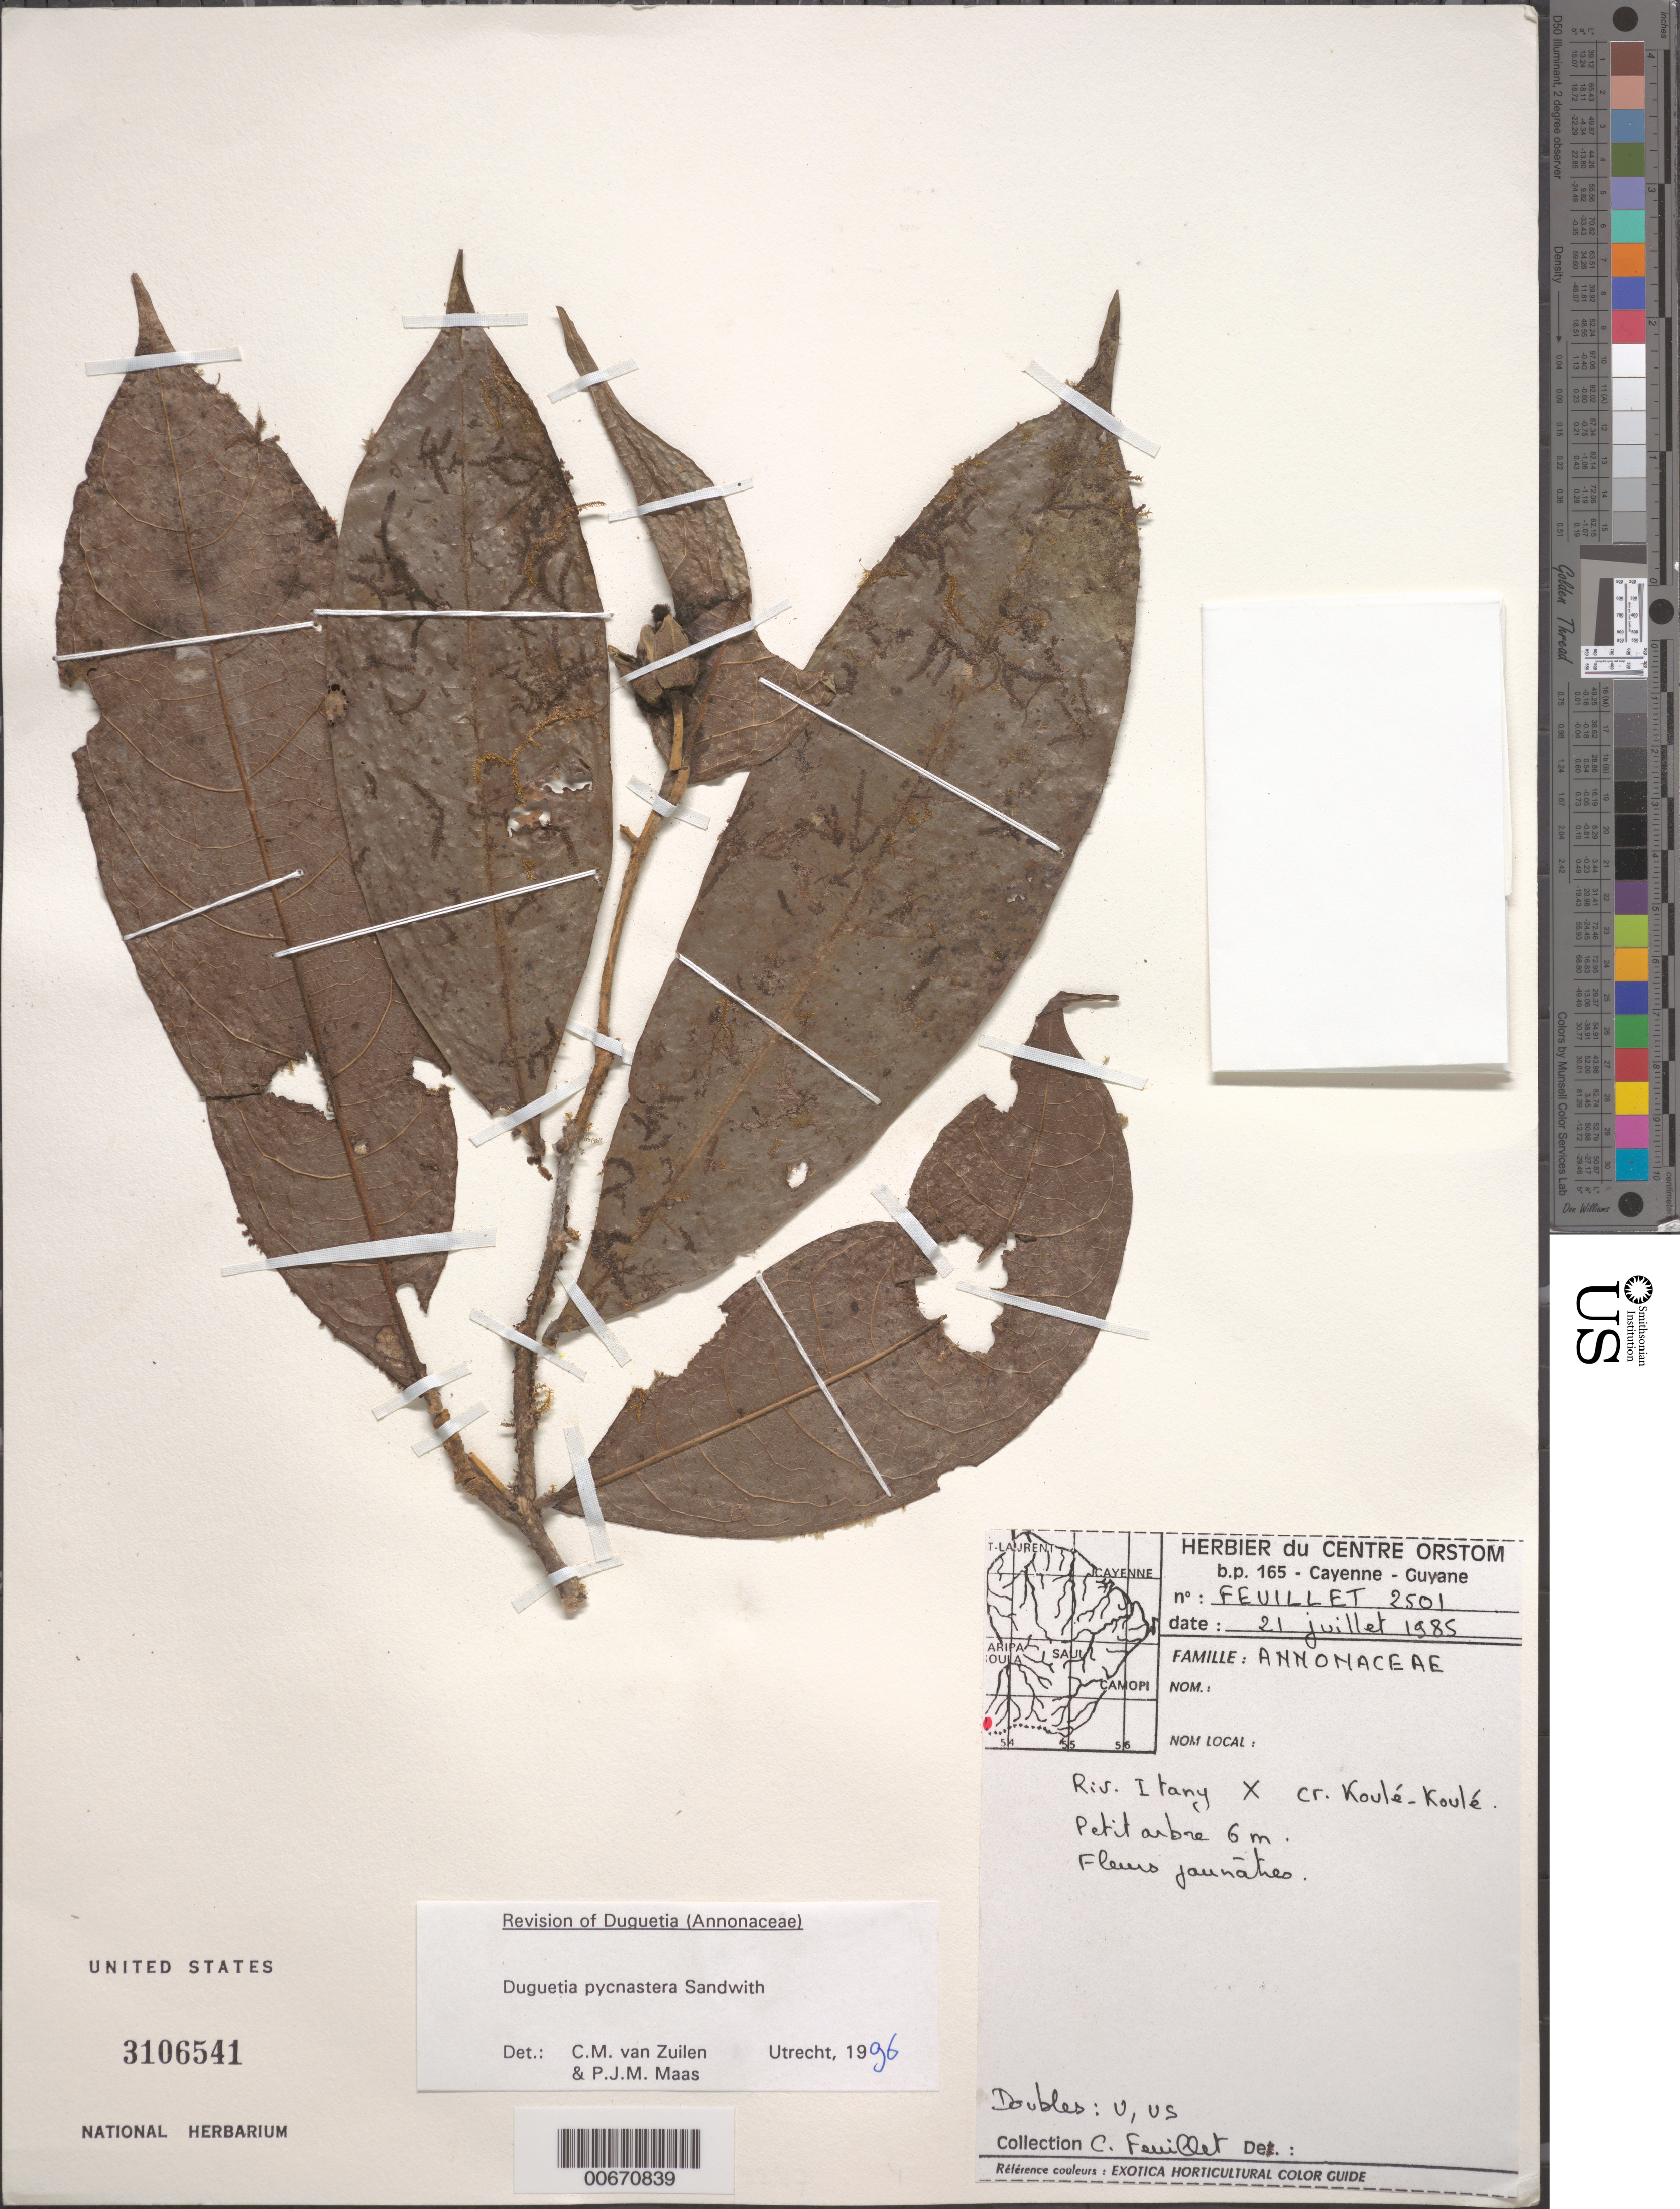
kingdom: Plantae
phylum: Tracheophyta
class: Magnoliopsida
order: Magnoliales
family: Annonaceae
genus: Duguetia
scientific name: Duguetia pycnastera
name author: Sandwith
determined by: Zuilen, C. M.; Maas, P. J.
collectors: C. Feuillet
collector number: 2501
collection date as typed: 21 Jul 1985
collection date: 1985-07-21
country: French Guiana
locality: Rivière Ytany, confluent avec de la crique Koulé-Koulé, Monts Tumuc-Humac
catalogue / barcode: US 3106541